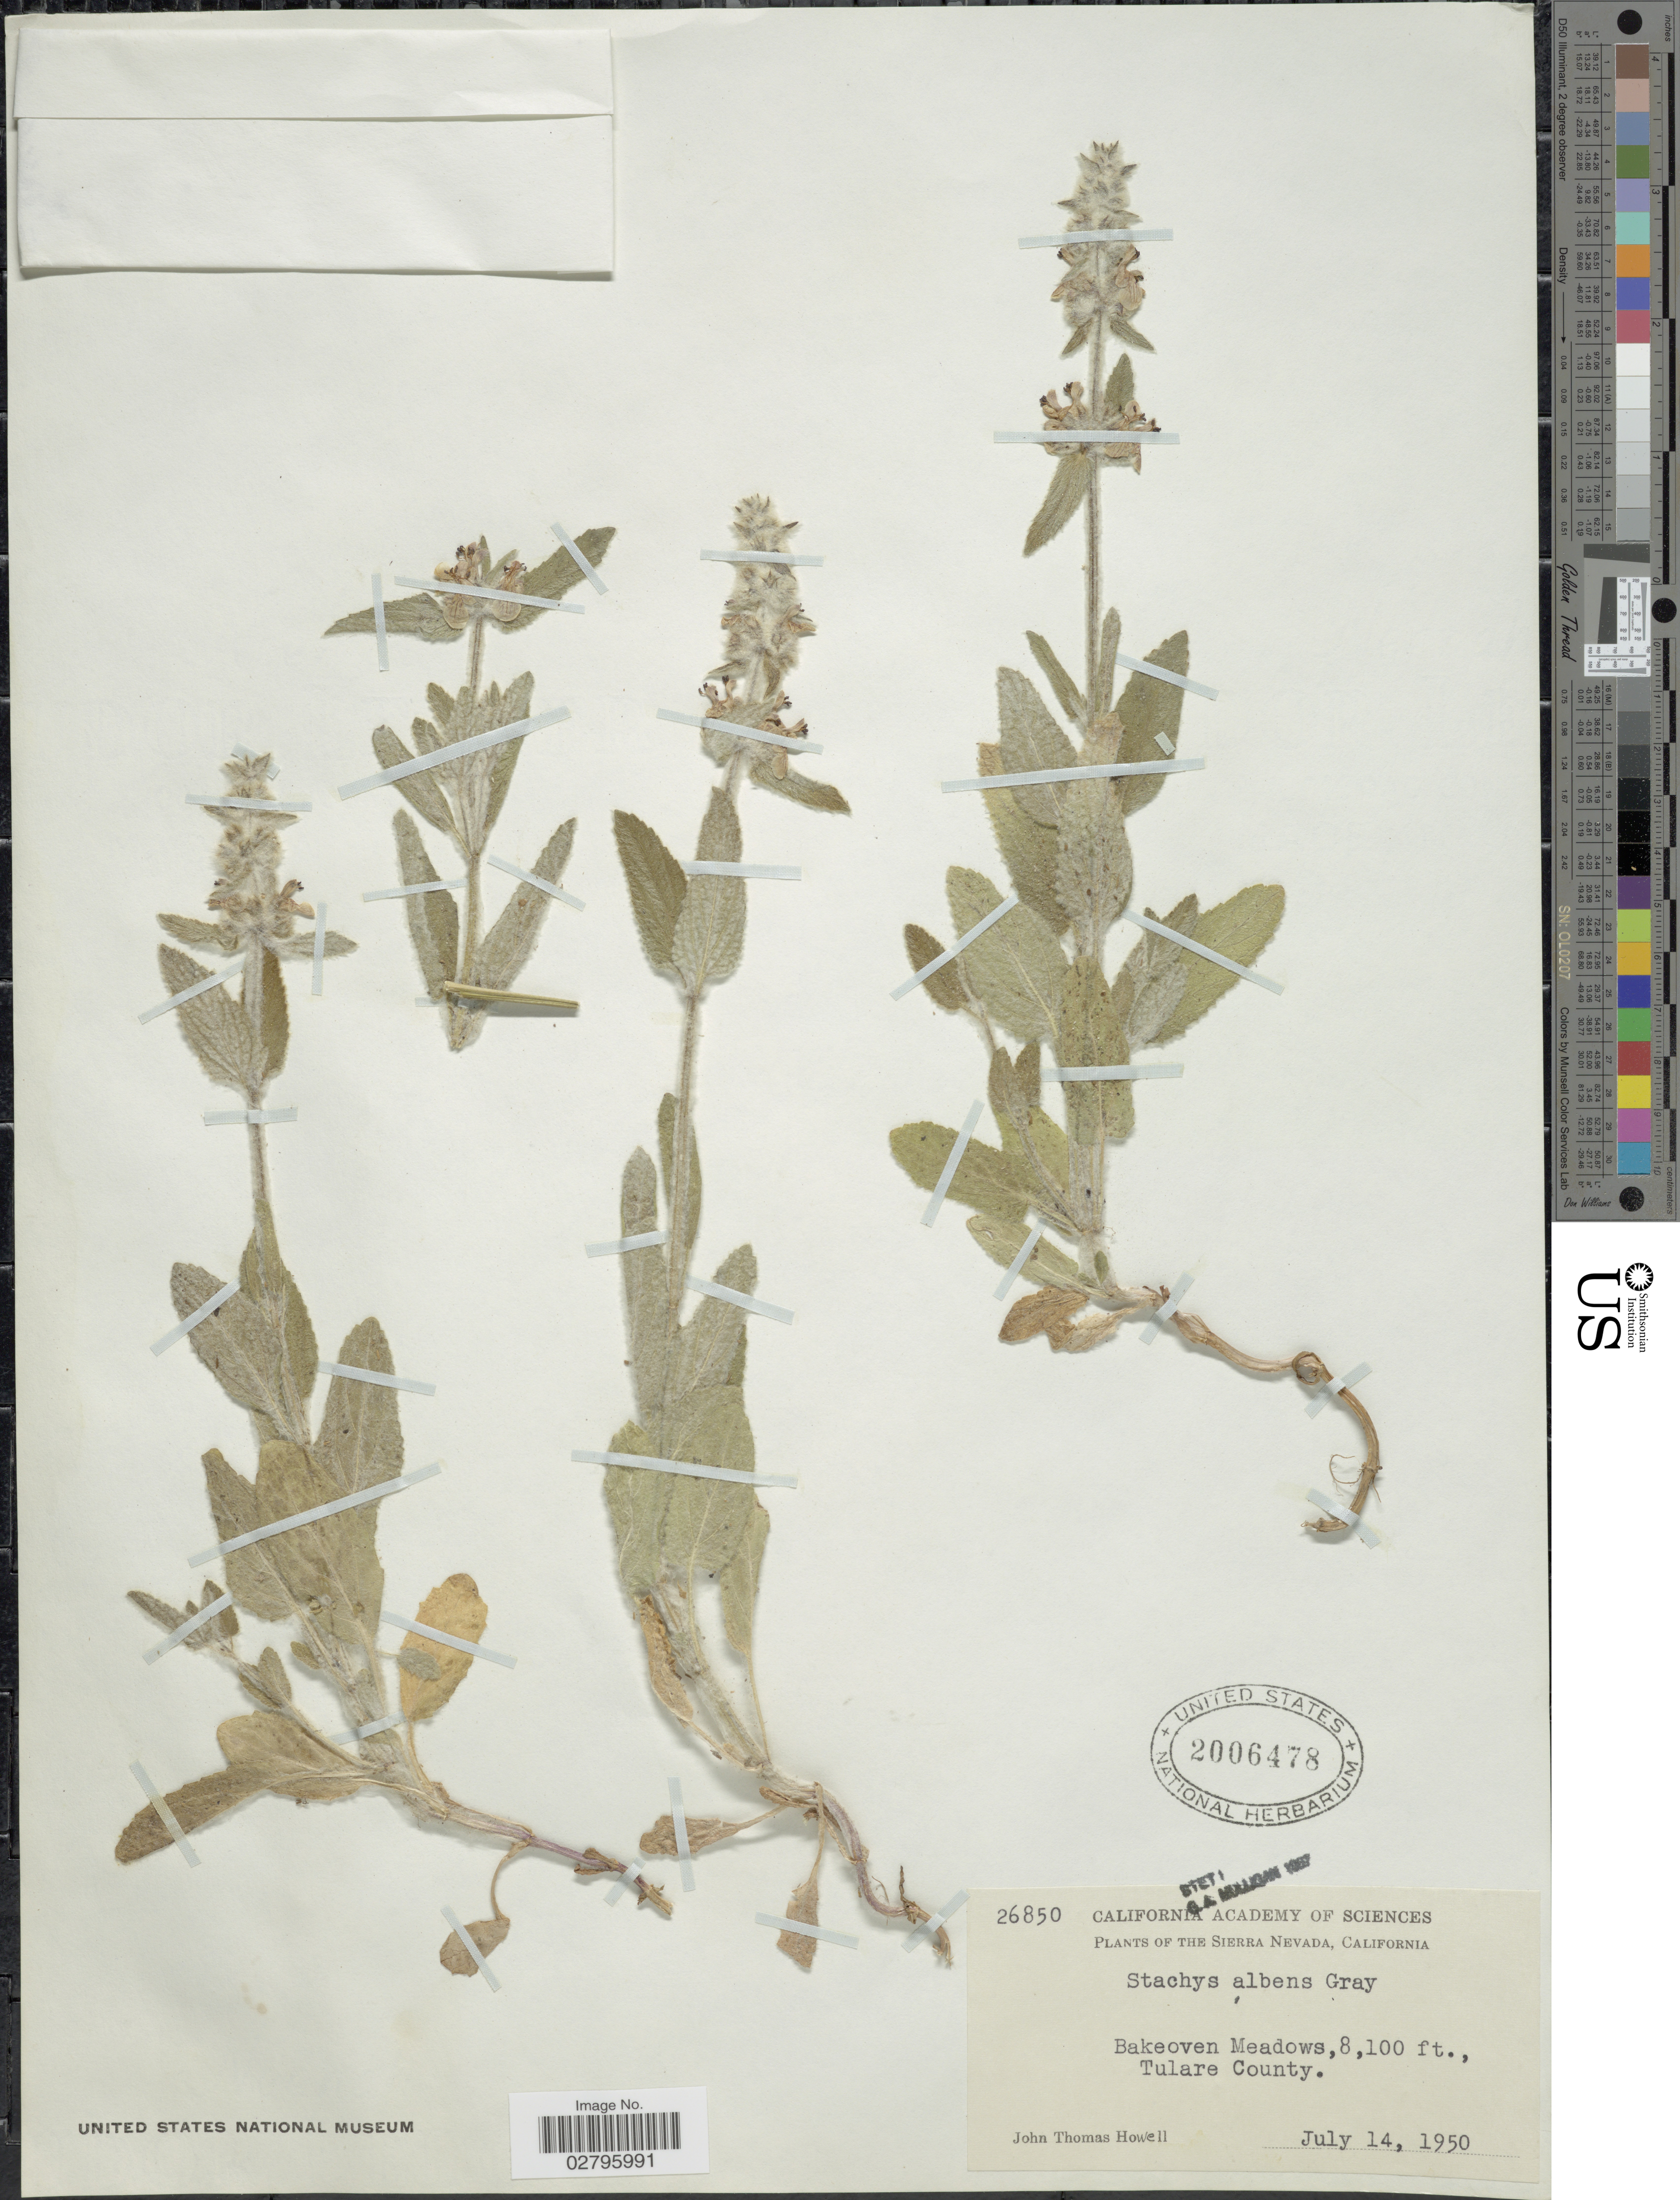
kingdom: Plantae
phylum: Tracheophyta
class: Magnoliopsida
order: Lamiales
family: Lamiaceae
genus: Stachys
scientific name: Stachys albens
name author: A. Gray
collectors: J. T. Howell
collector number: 26850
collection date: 1950-07-14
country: United States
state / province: California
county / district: Tulare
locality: Sierra Nevada, California. Bakeoven Meadows, Tulare County.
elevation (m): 2469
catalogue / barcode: US 2006478